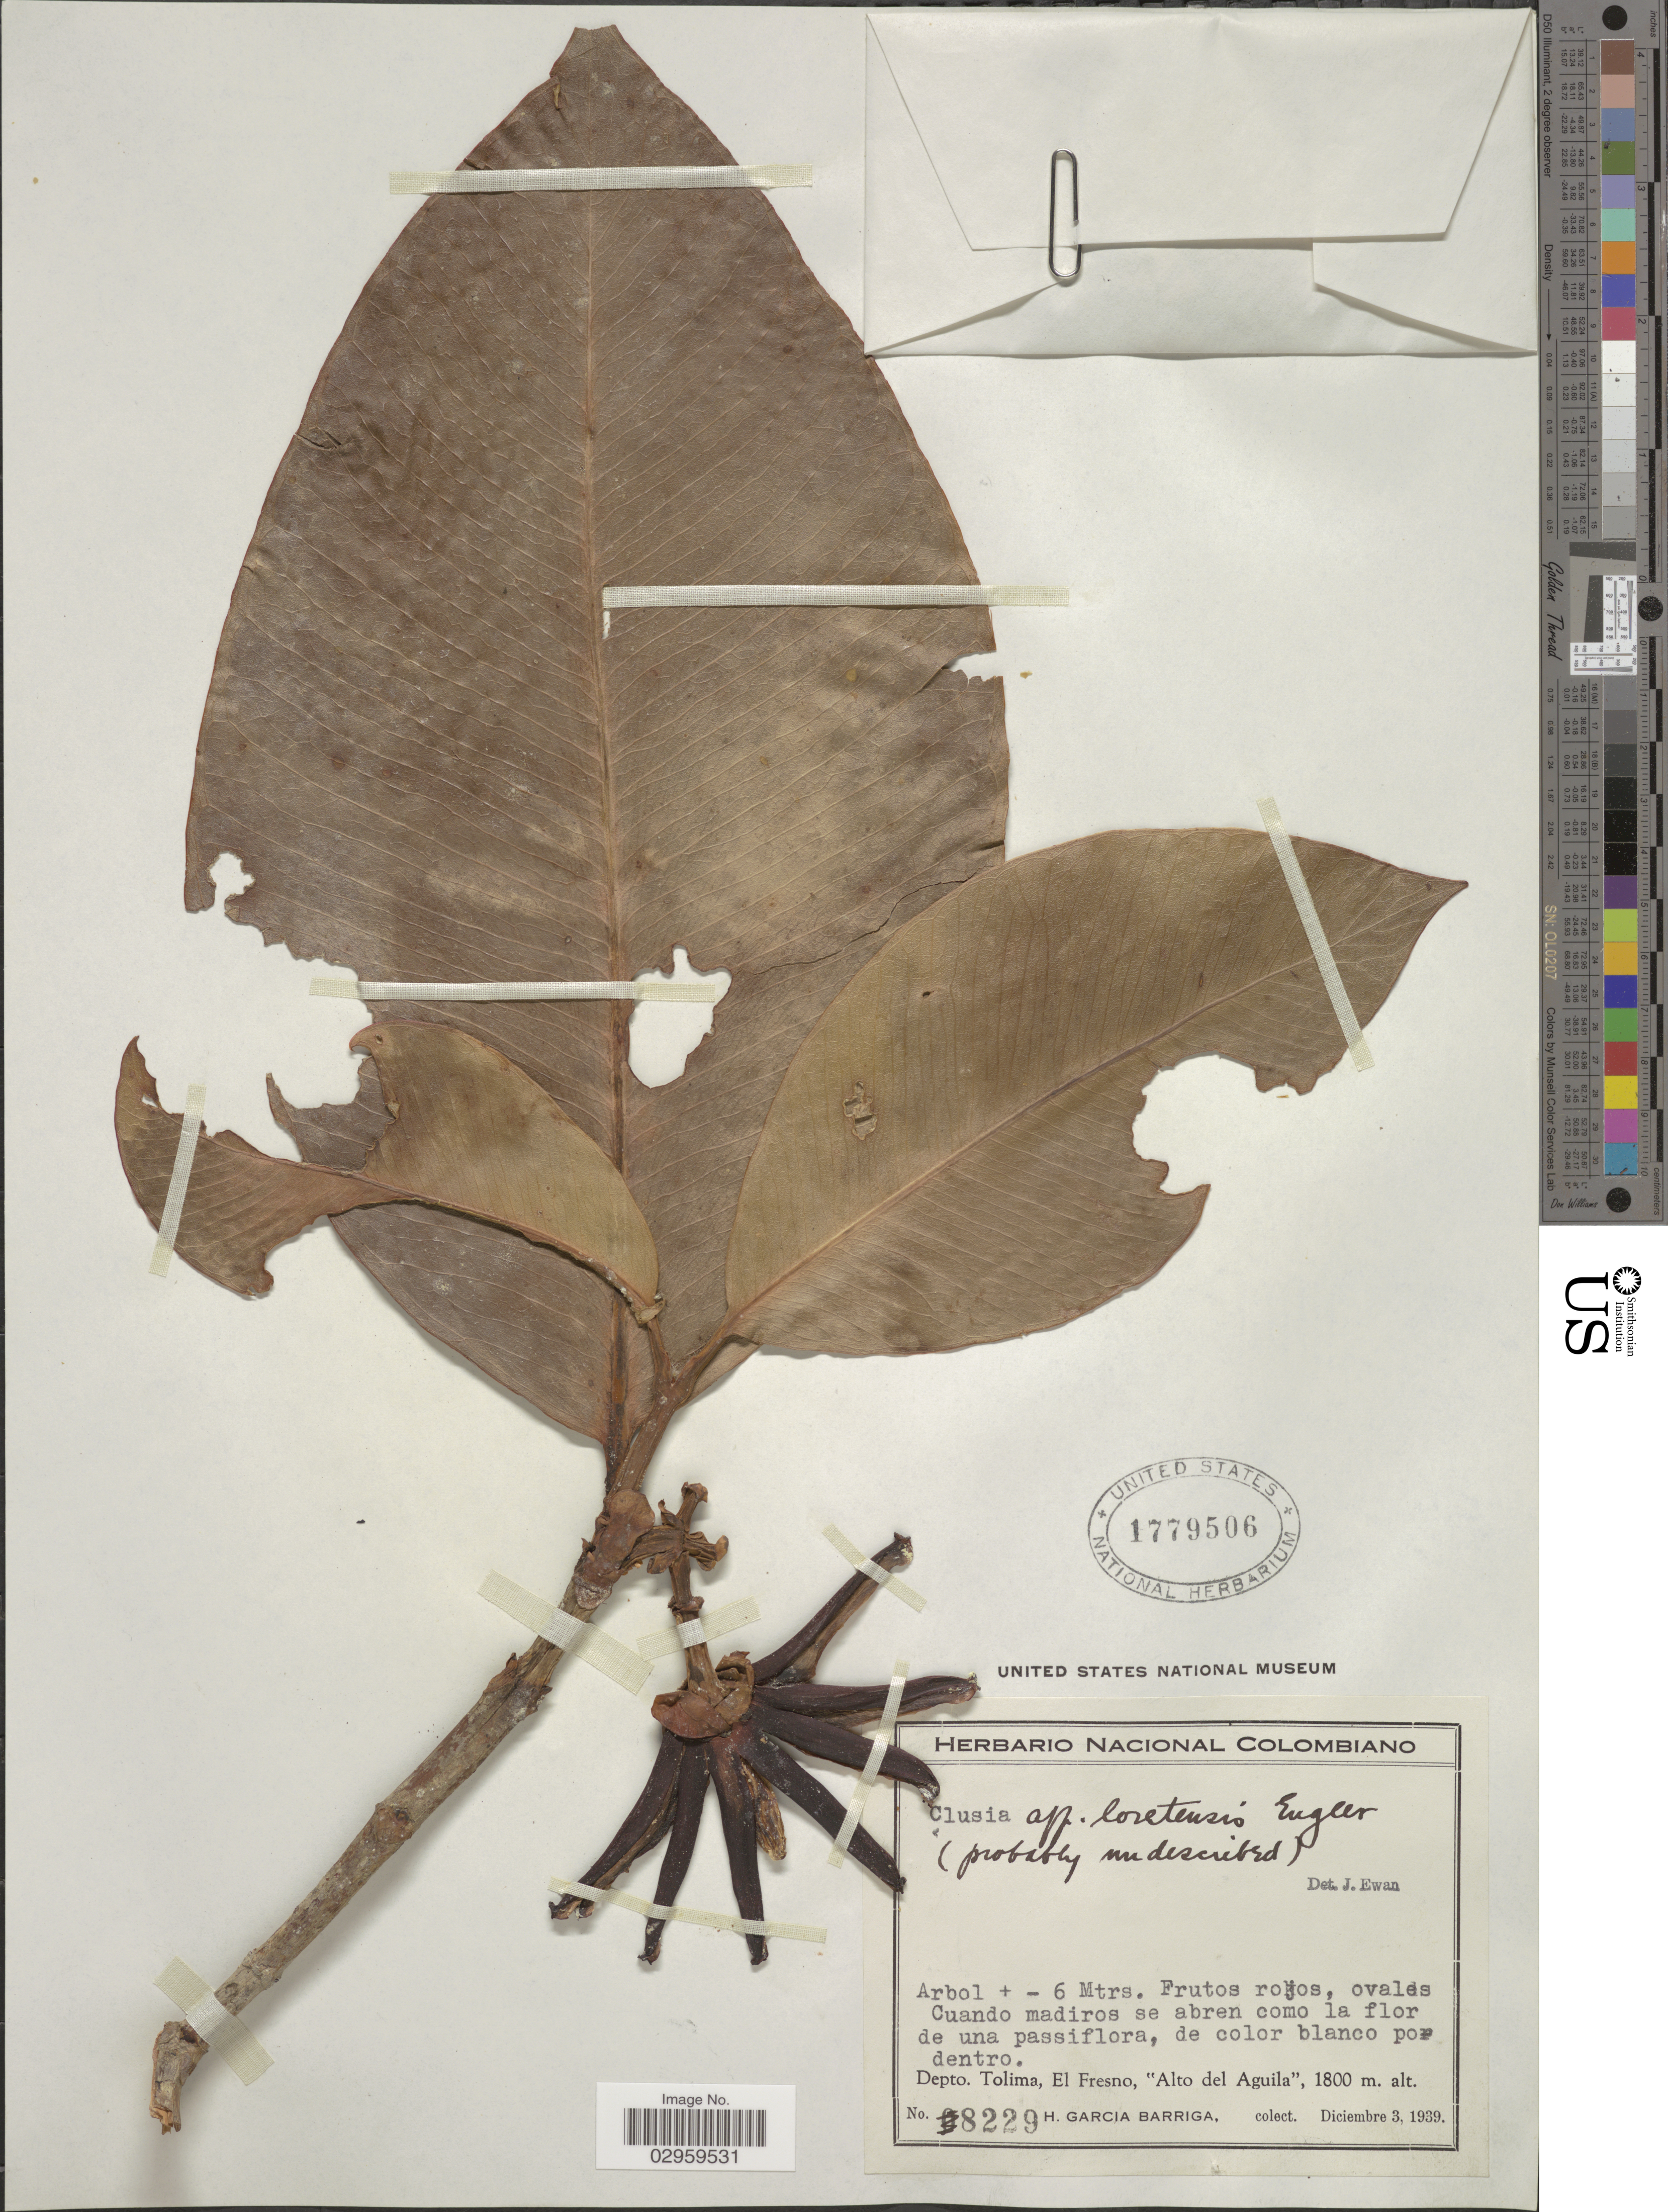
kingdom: Plantae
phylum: Tracheophyta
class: Magnoliopsida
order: Malpighiales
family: Clusiaceae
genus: Clusia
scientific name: Clusia loretensis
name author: Engl.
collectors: H. García Barriga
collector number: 8229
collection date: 1939-10-03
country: Colombia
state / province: Tolima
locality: Depto. Tolimo, El Fresno, "Alto del Aguila".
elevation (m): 1800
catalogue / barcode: US 1779506